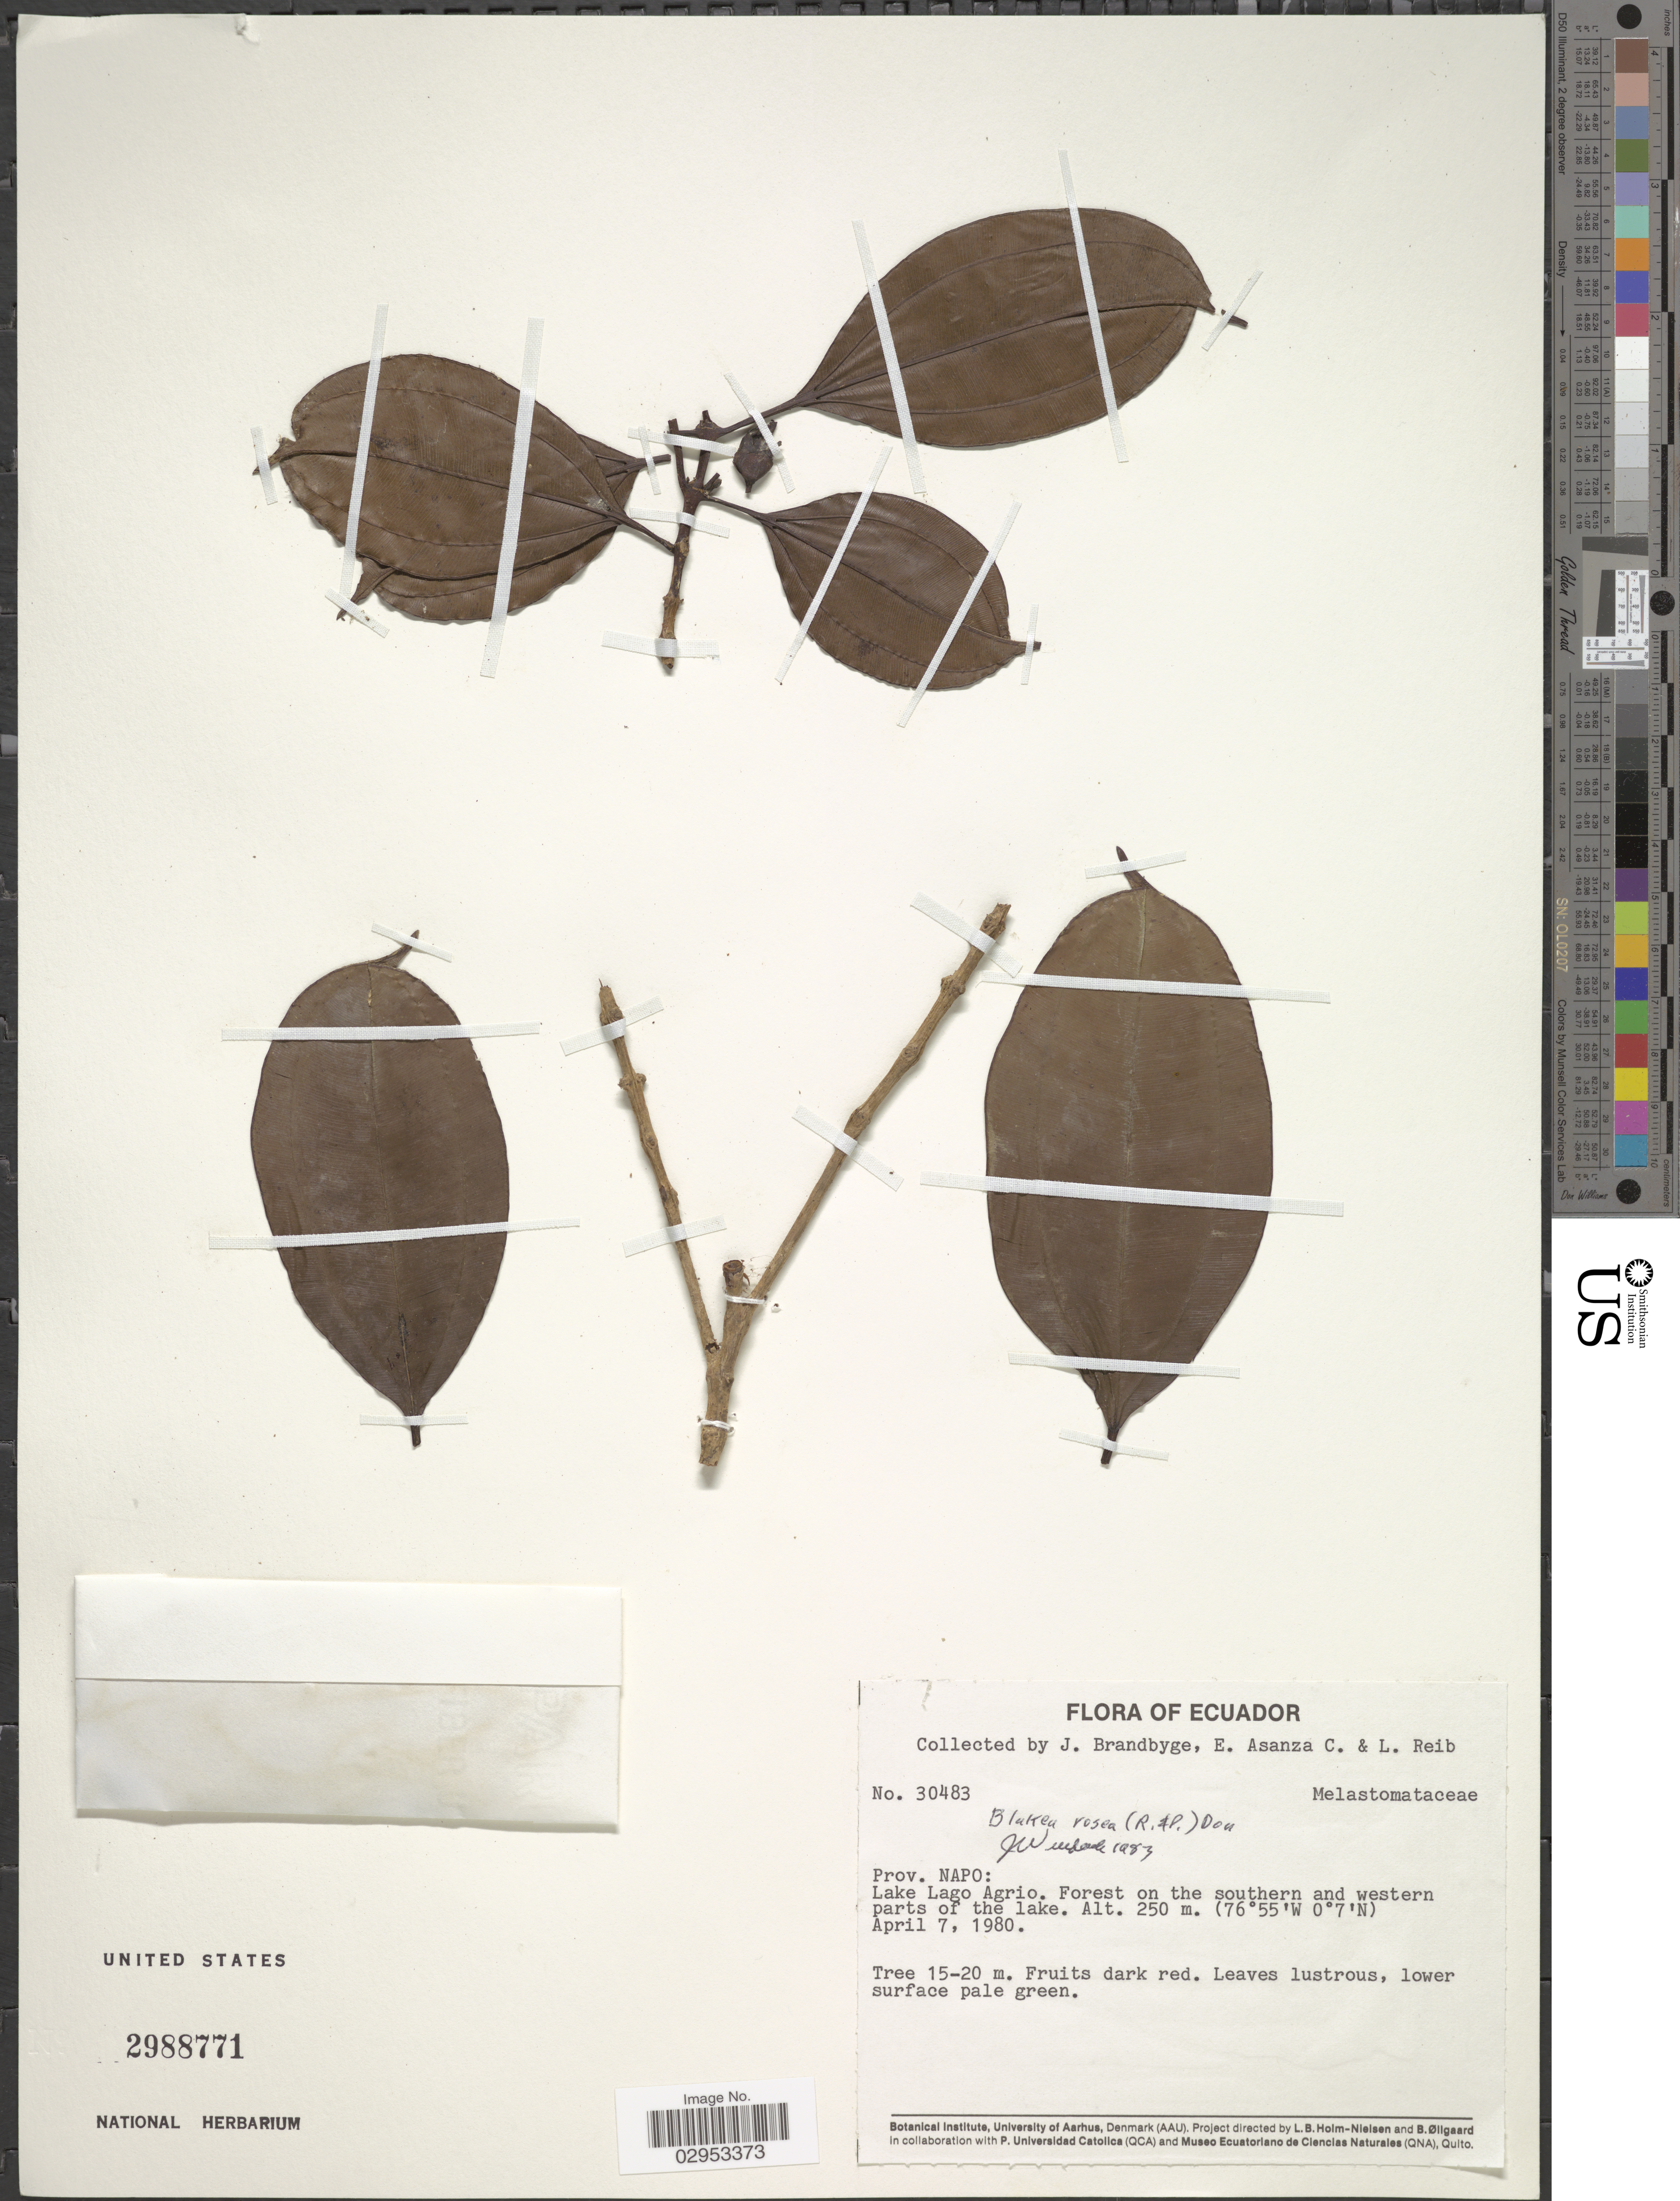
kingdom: Plantae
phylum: Tracheophyta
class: Magnoliopsida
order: Myrtales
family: Melastomataceae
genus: Blakea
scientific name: Blakea rosea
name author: D. Don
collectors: J. Brandbyge, E. Asanza C. & L. Reib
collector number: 30483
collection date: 1980-04-07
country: Ecuador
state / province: Napo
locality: Lake Lago Agio. Forest on the southern and western parts of the lake.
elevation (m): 250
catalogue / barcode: US 2988771